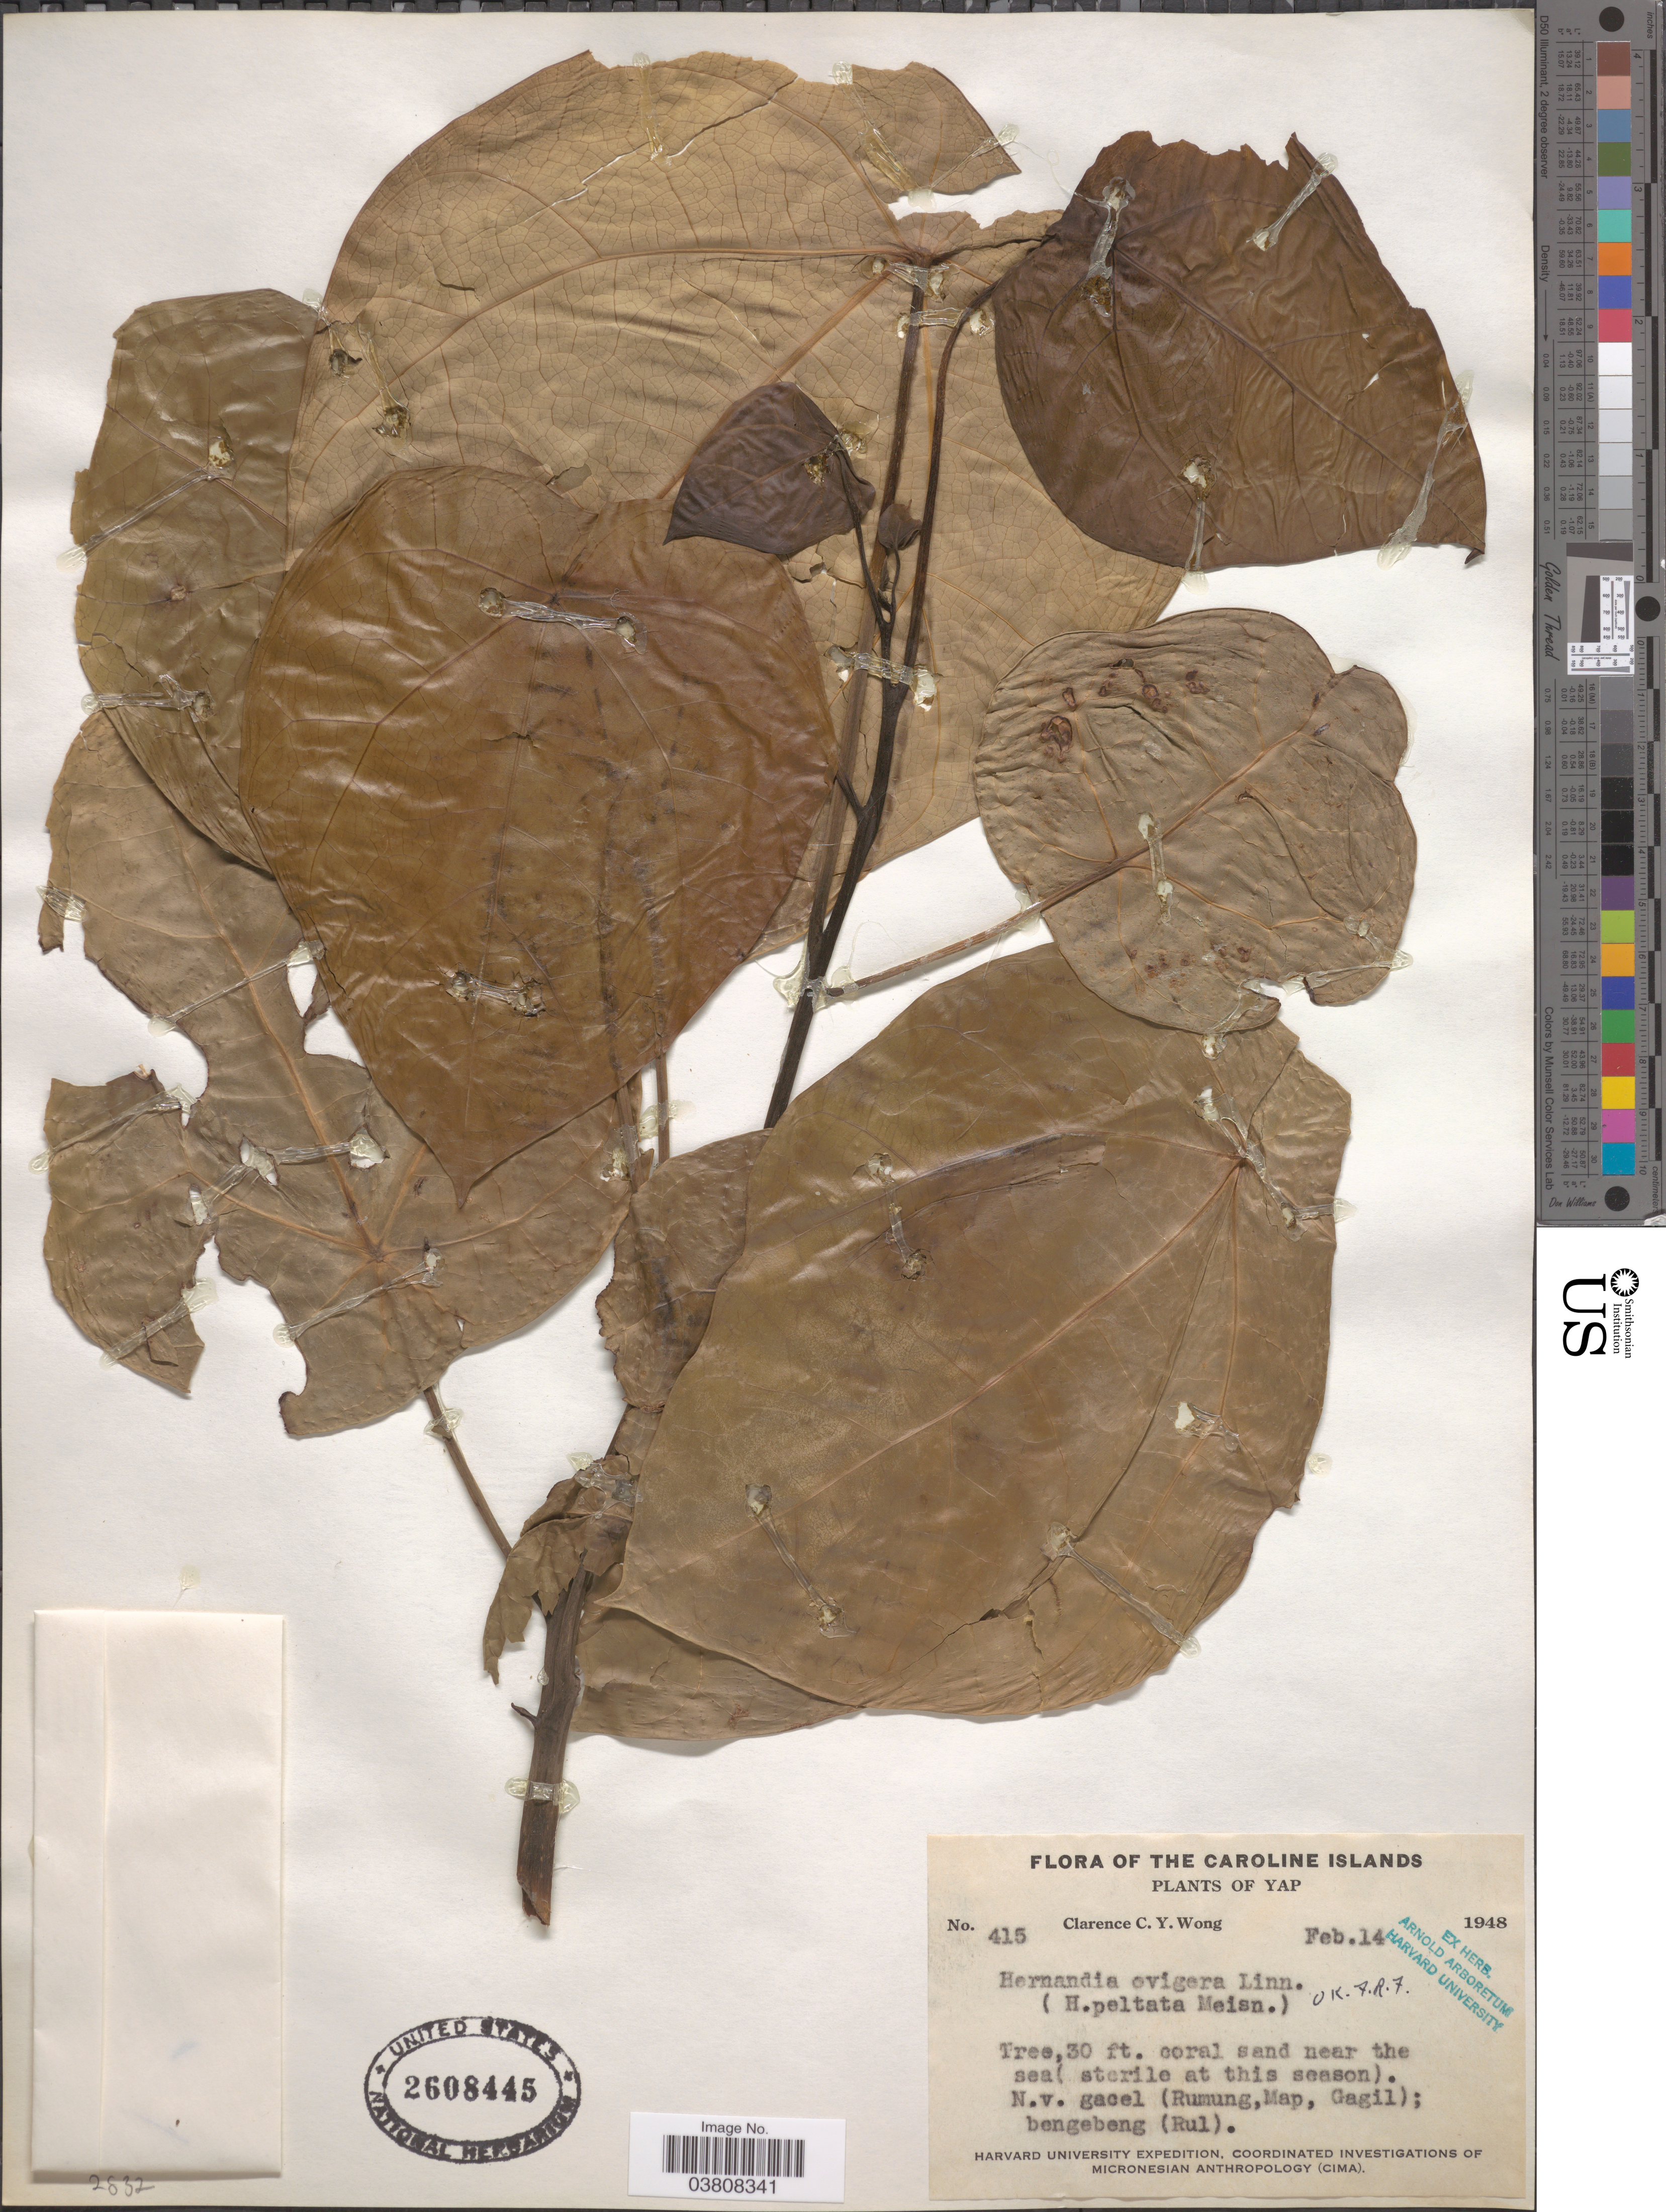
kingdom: Plantae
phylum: Tracheophyta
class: Magnoliopsida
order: Laurales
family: Hernandiaceae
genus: Hernandia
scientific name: Hernandia nymphaeifolia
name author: (C. Presl) Kubitzki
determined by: Strong, Mark T., (BOT), Smithsonian Institution - National Museum of Natural History (UNITED STATES)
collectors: C. Wong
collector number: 415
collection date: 1948-02-14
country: Micronesia, Federated States of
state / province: Yap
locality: Tha Caroline Islands. Near the sea.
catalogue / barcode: US 2608445